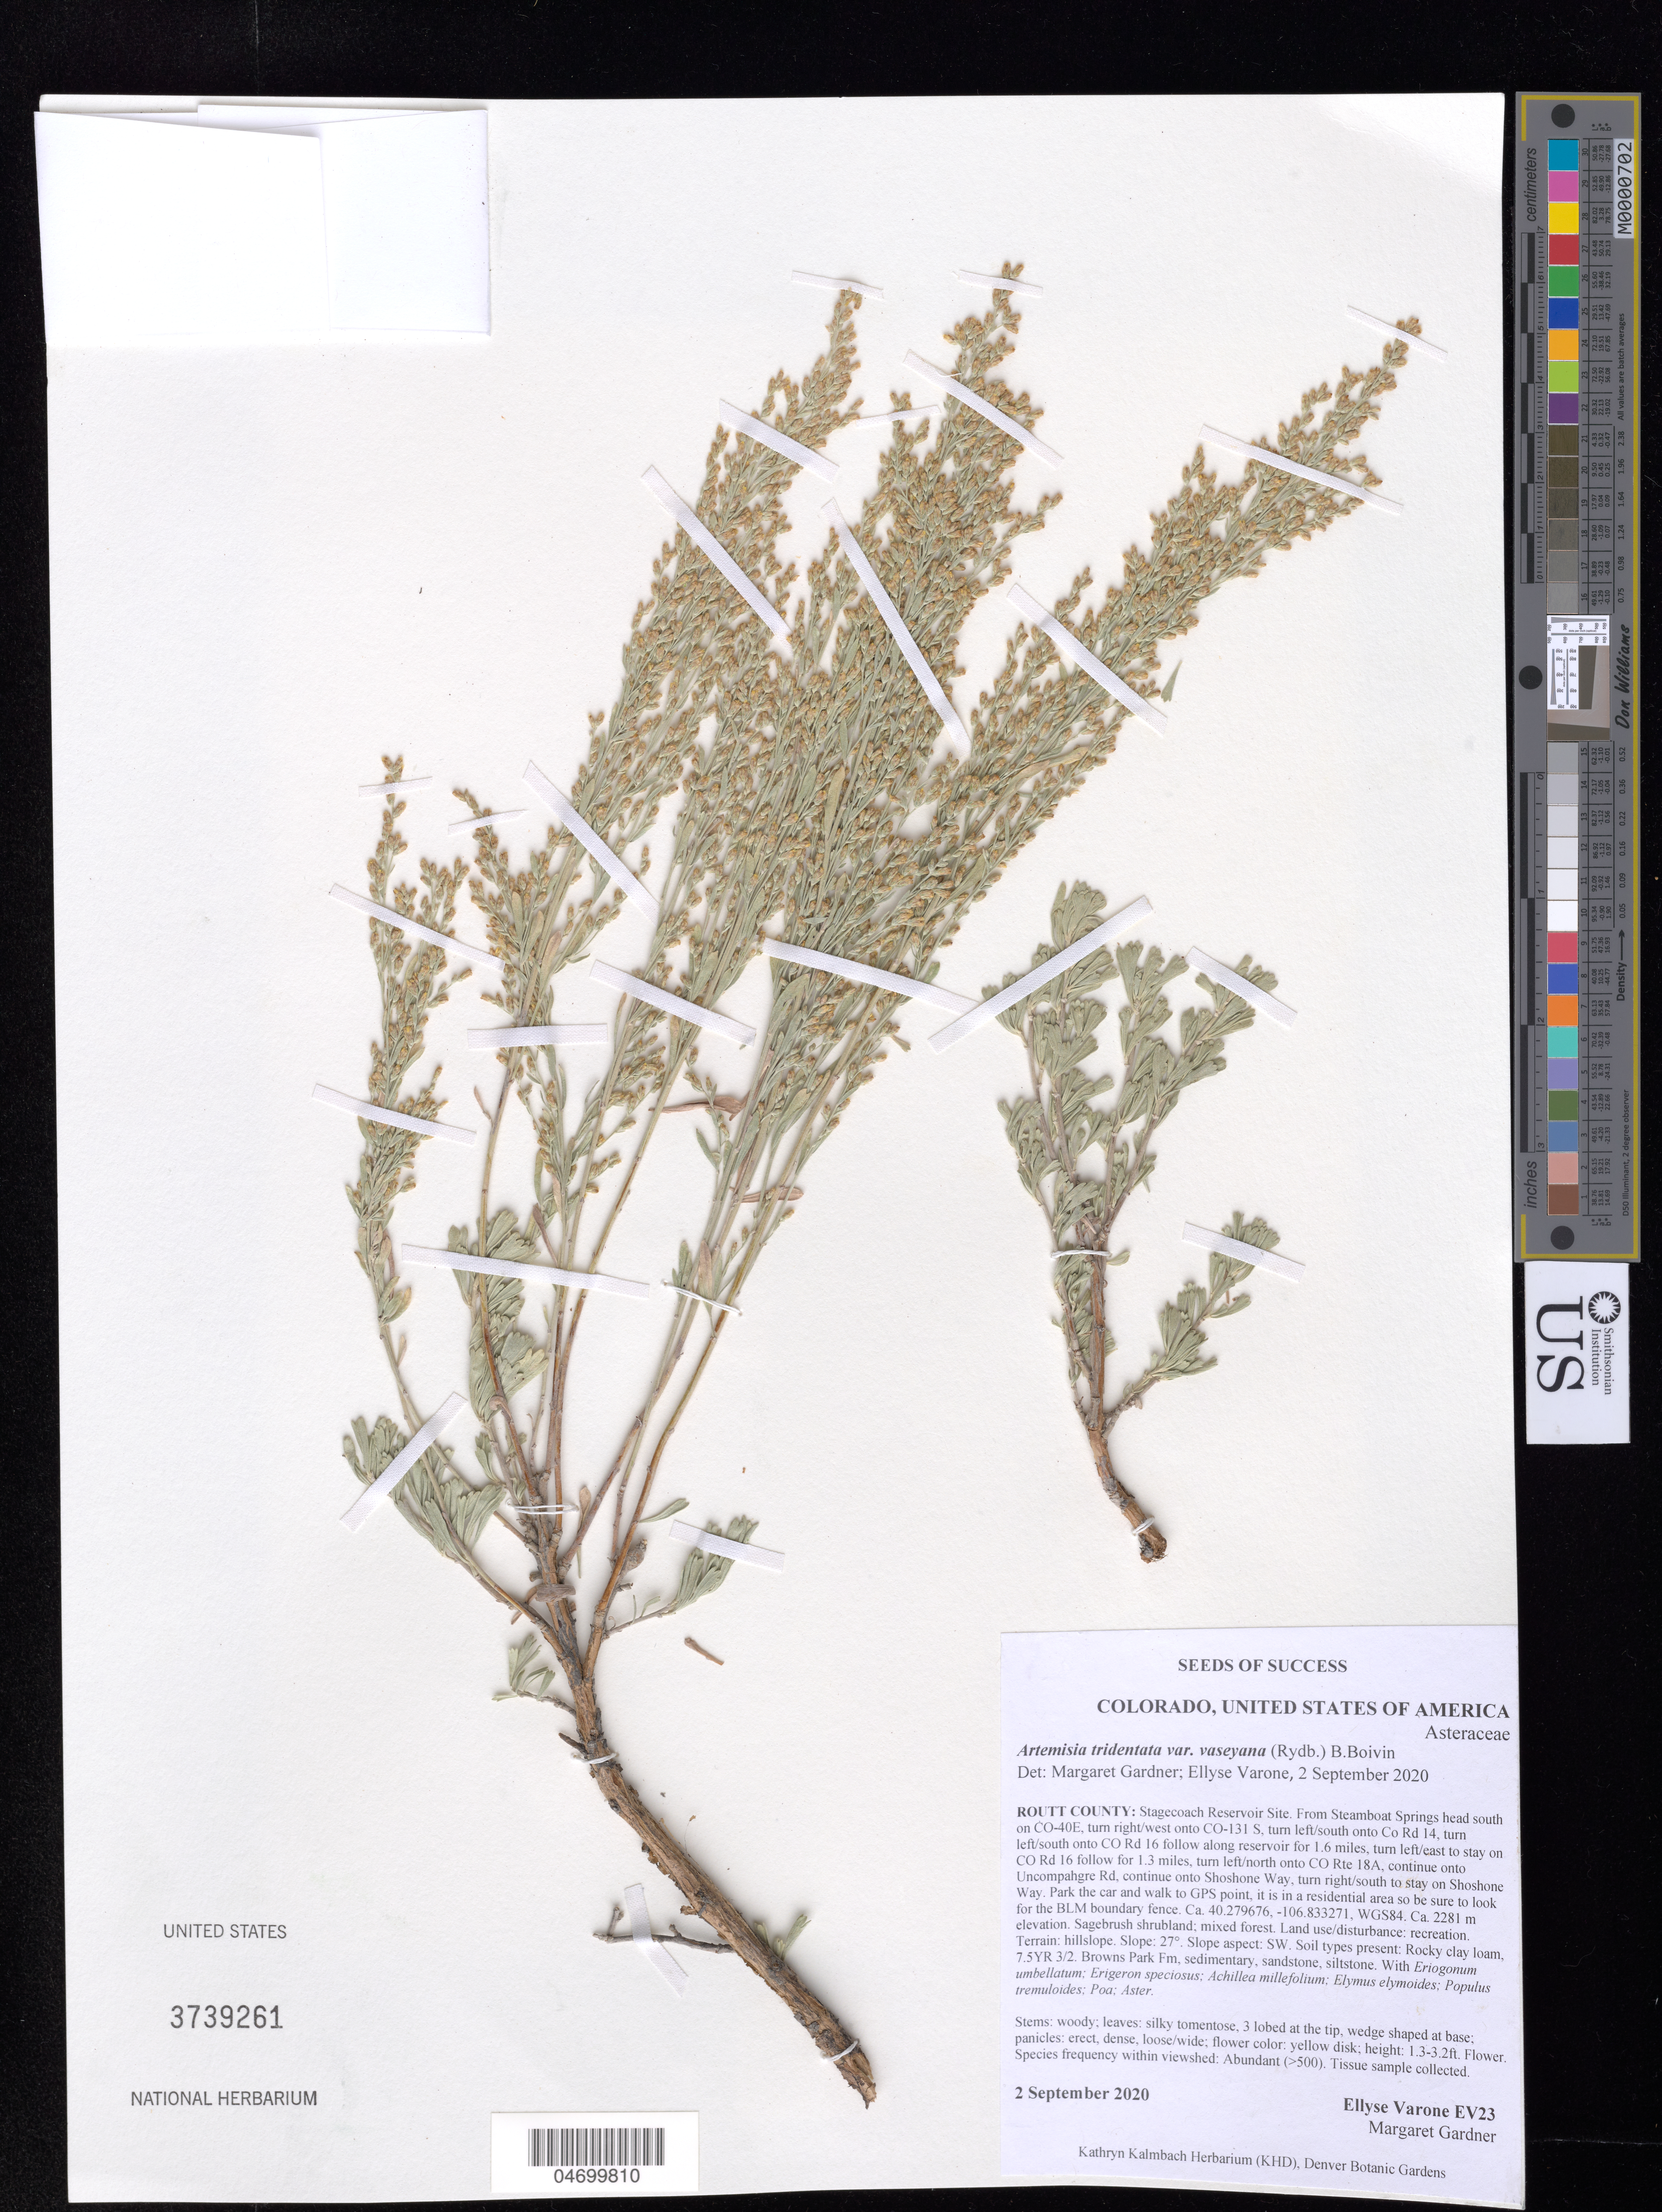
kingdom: Plantae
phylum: Tracheophyta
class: Magnoliopsida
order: Asterales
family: Asteraceae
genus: Artemisia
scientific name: Artemisia tridentata var. vaseyana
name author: (Rydb.) B. Boivin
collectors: E. Varone & M. Gardner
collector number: EV23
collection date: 2020-09-02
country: United States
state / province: Colorado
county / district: Routt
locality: Stagecoach Reservoir Site.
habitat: Sagebrush shrubland; mixed forest. Rocky clay loam. With Poa, Aster, Populus tremuloides, Erigeron speciosus, etc.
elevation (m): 2281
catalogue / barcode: US 3739261